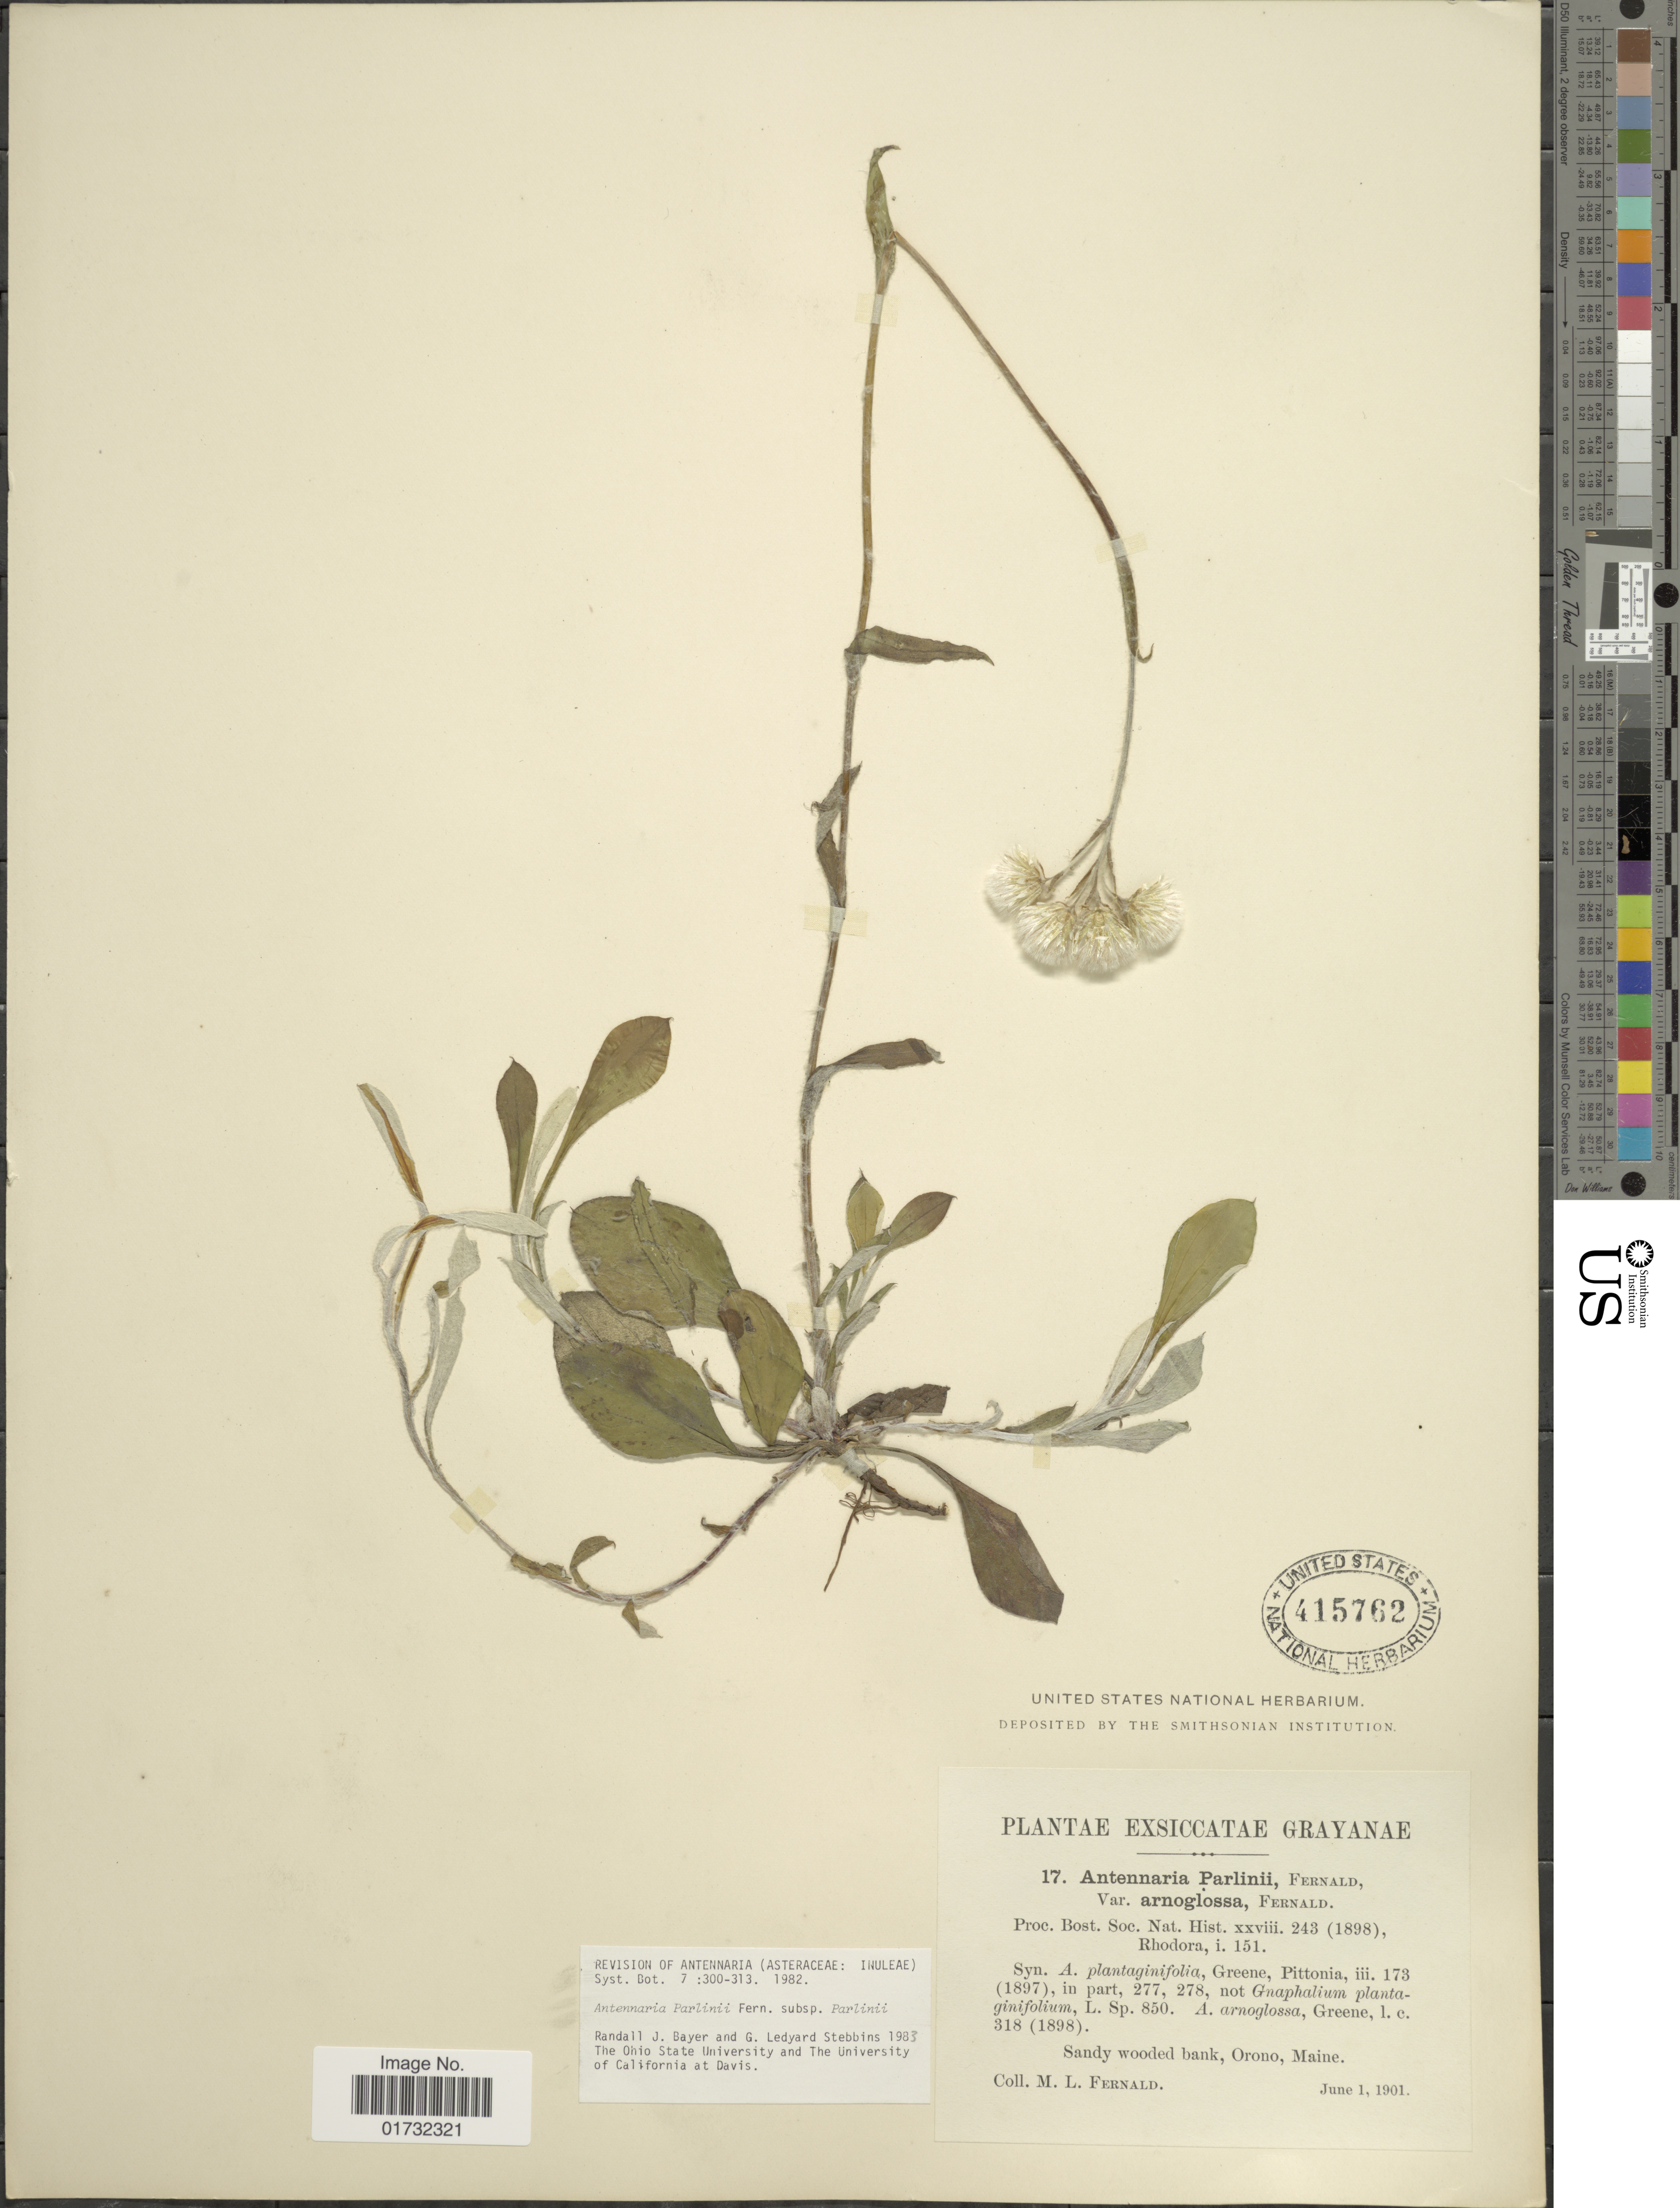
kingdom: Plantae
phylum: Tracheophyta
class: Magnoliopsida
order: Asterales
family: Asteraceae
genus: Antennaria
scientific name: Antennaria parlinii subsp. parlinii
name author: Fernald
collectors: M. L. Fernald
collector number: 17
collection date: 1901-06-01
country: United States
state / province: Maine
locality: Orono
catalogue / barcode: US 415762